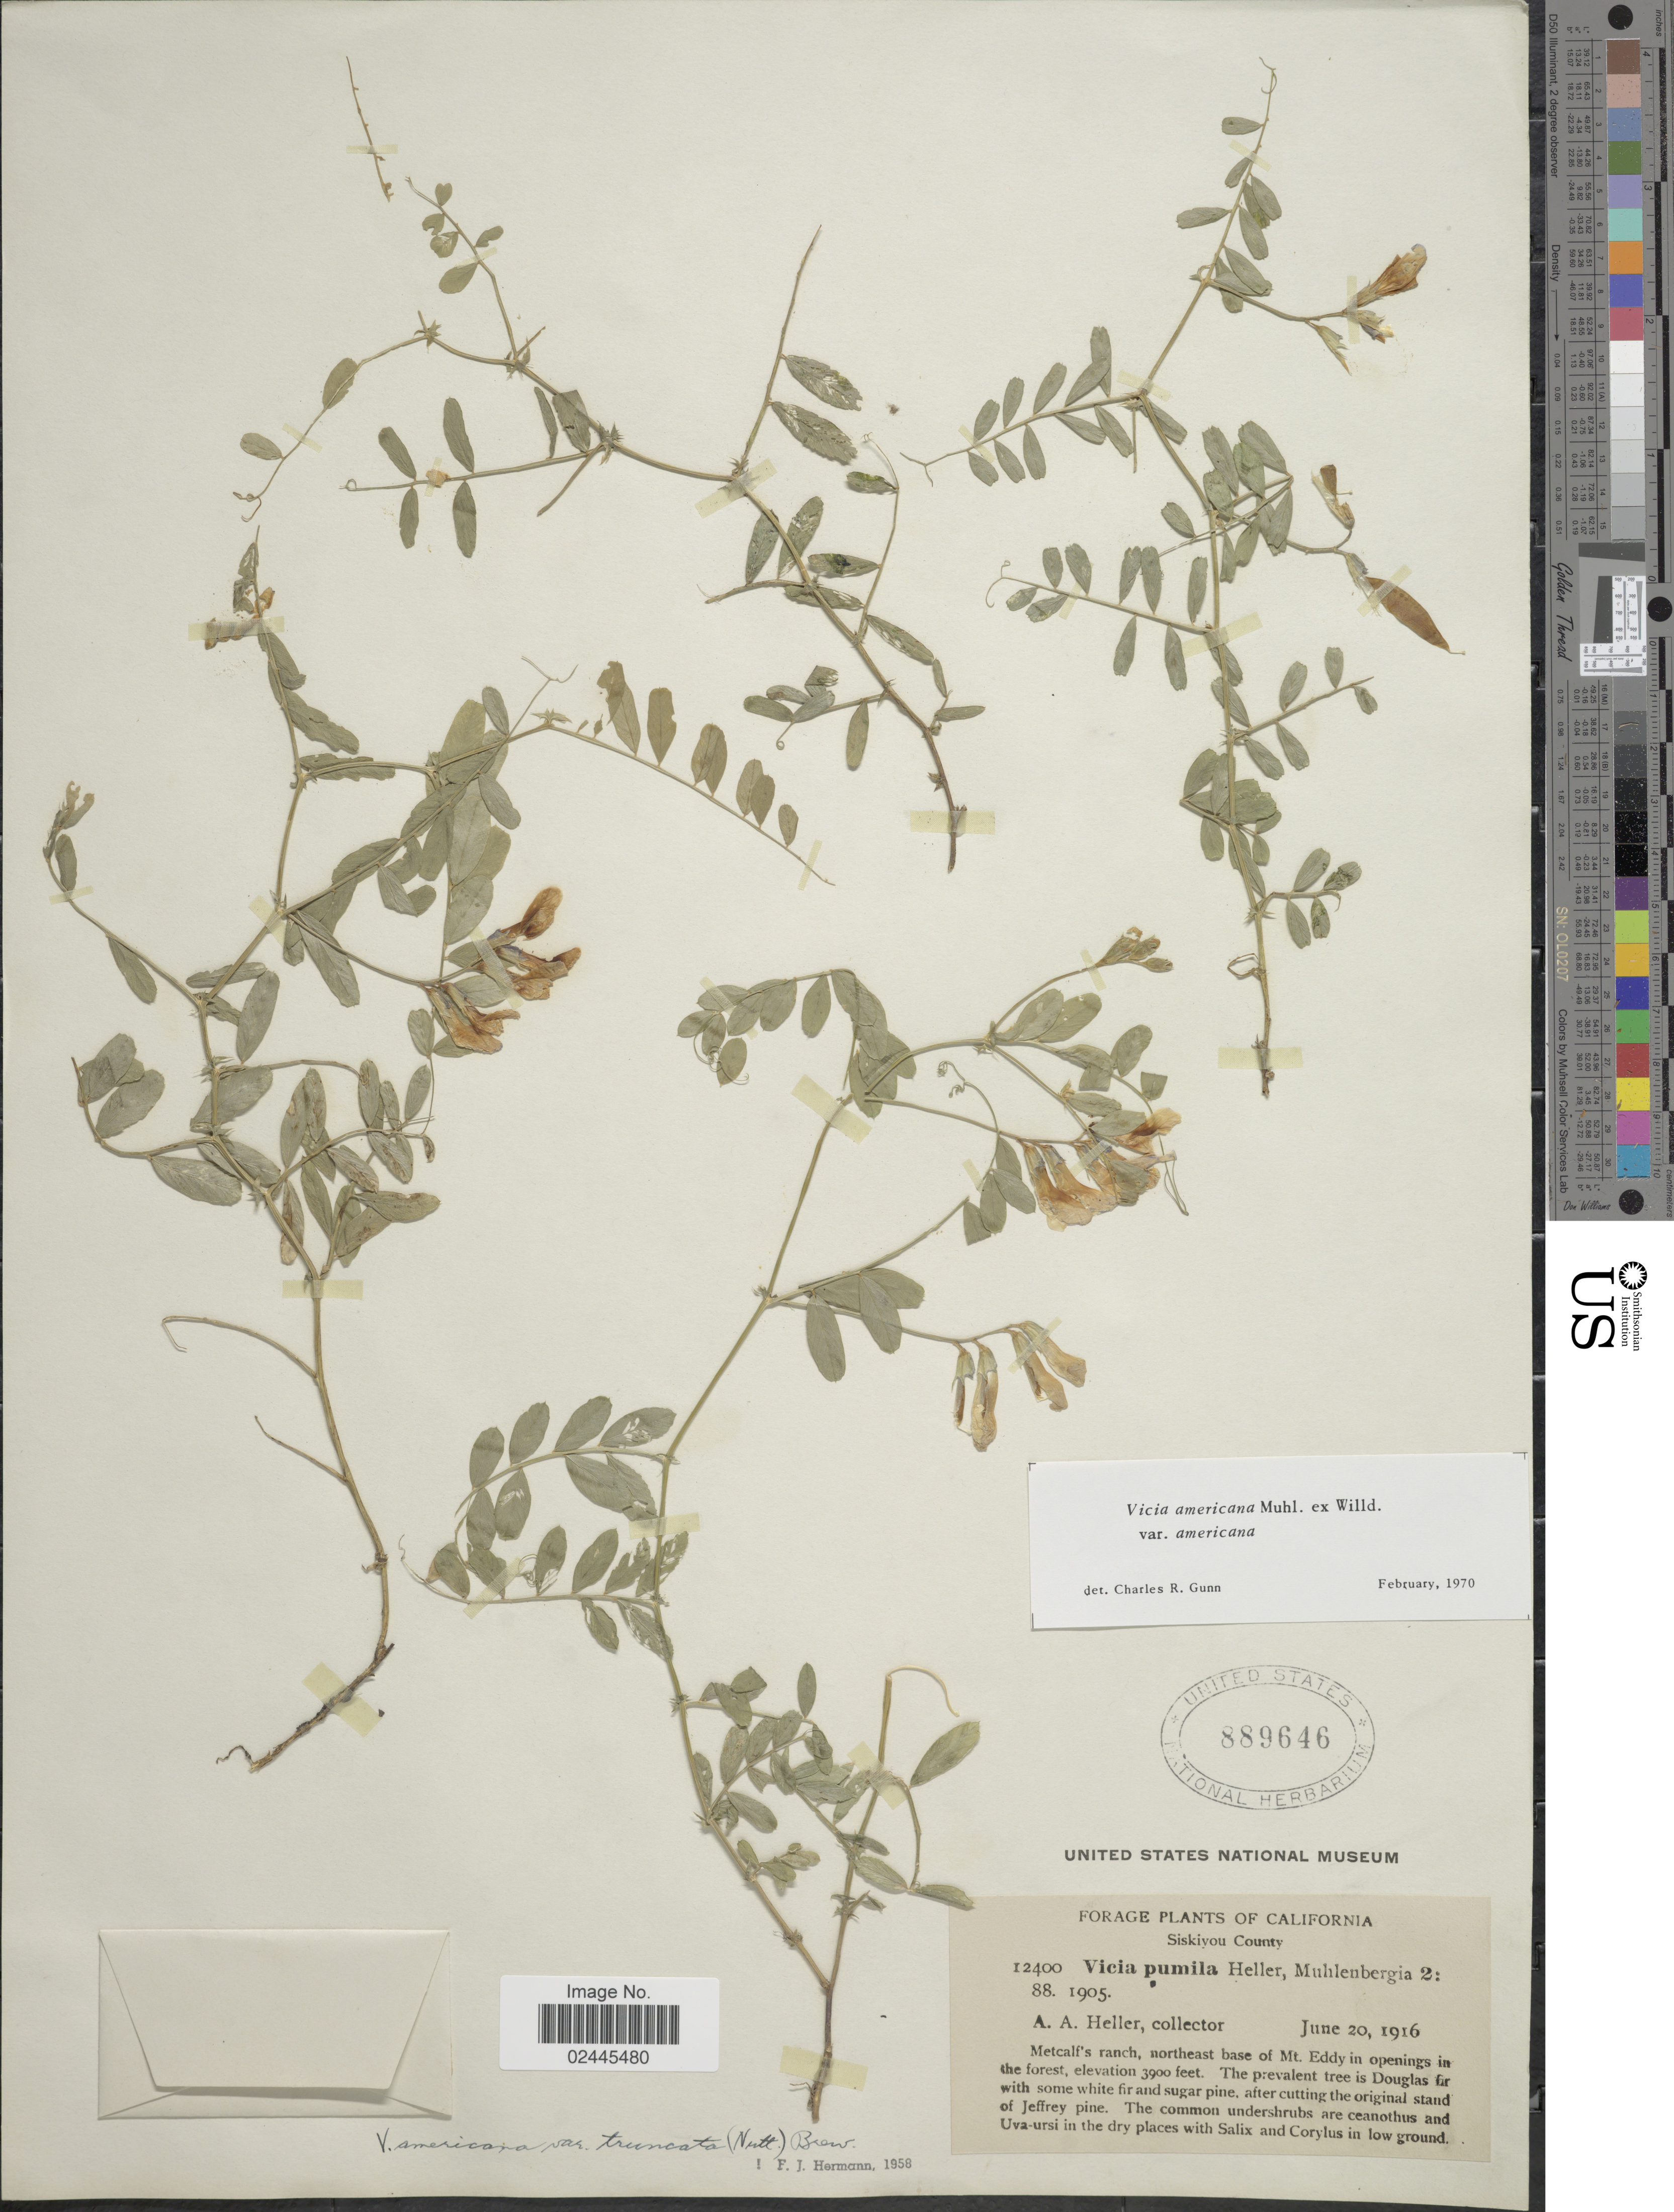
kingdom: Plantae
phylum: Tracheophyta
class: Magnoliopsida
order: Fabales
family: Fabaceae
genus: Vicia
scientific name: Vicia americana var. americana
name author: Muhl. ex Willd.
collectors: A. A. Heller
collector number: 12400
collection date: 1916-06-20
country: United States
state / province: California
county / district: Siskiyou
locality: Siskiyou County. Metcalf's ranch, northeast base of Mt. Eddy in openings in the forest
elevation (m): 1189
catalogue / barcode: US 889646